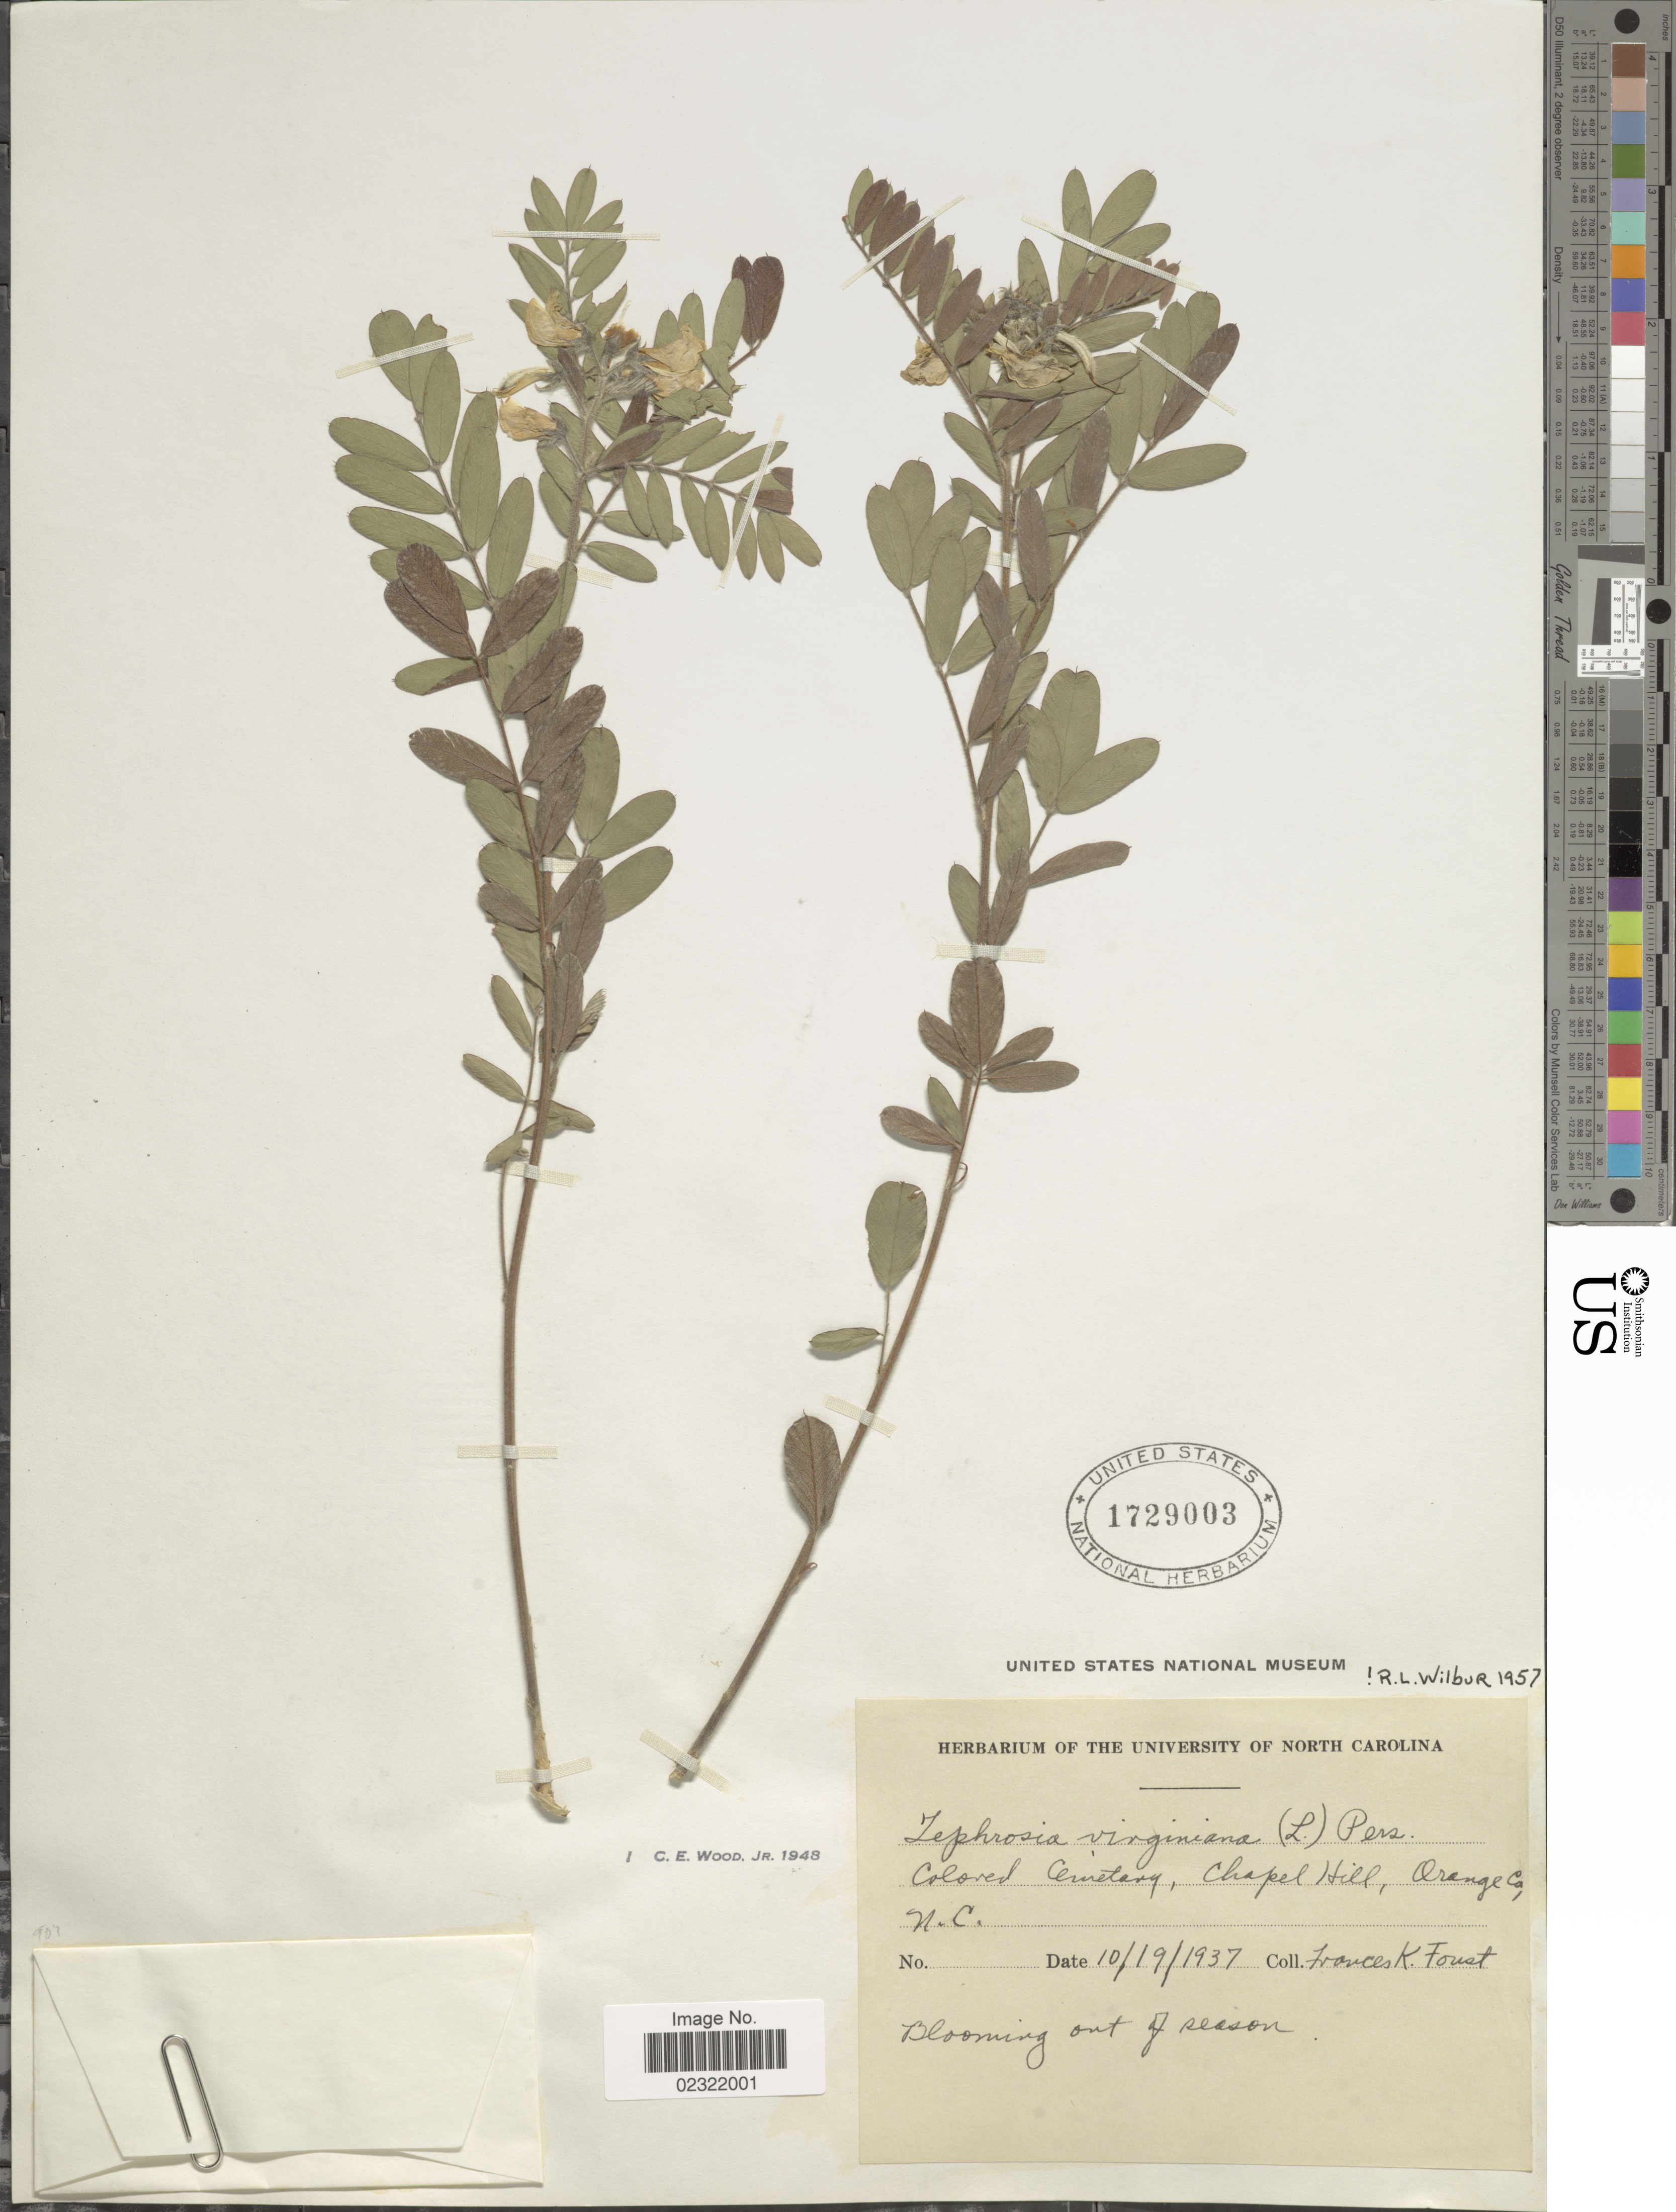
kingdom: Plantae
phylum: Tracheophyta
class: Magnoliopsida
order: Fabales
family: Fabaceae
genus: Tephrosia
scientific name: Tephrosia virginiana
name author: (L.) Pers.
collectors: F. Foust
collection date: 1937-10-19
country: United States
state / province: North Carolina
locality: Colored Cemetary, Chapel Hill, Orange Co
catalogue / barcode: US 1729003